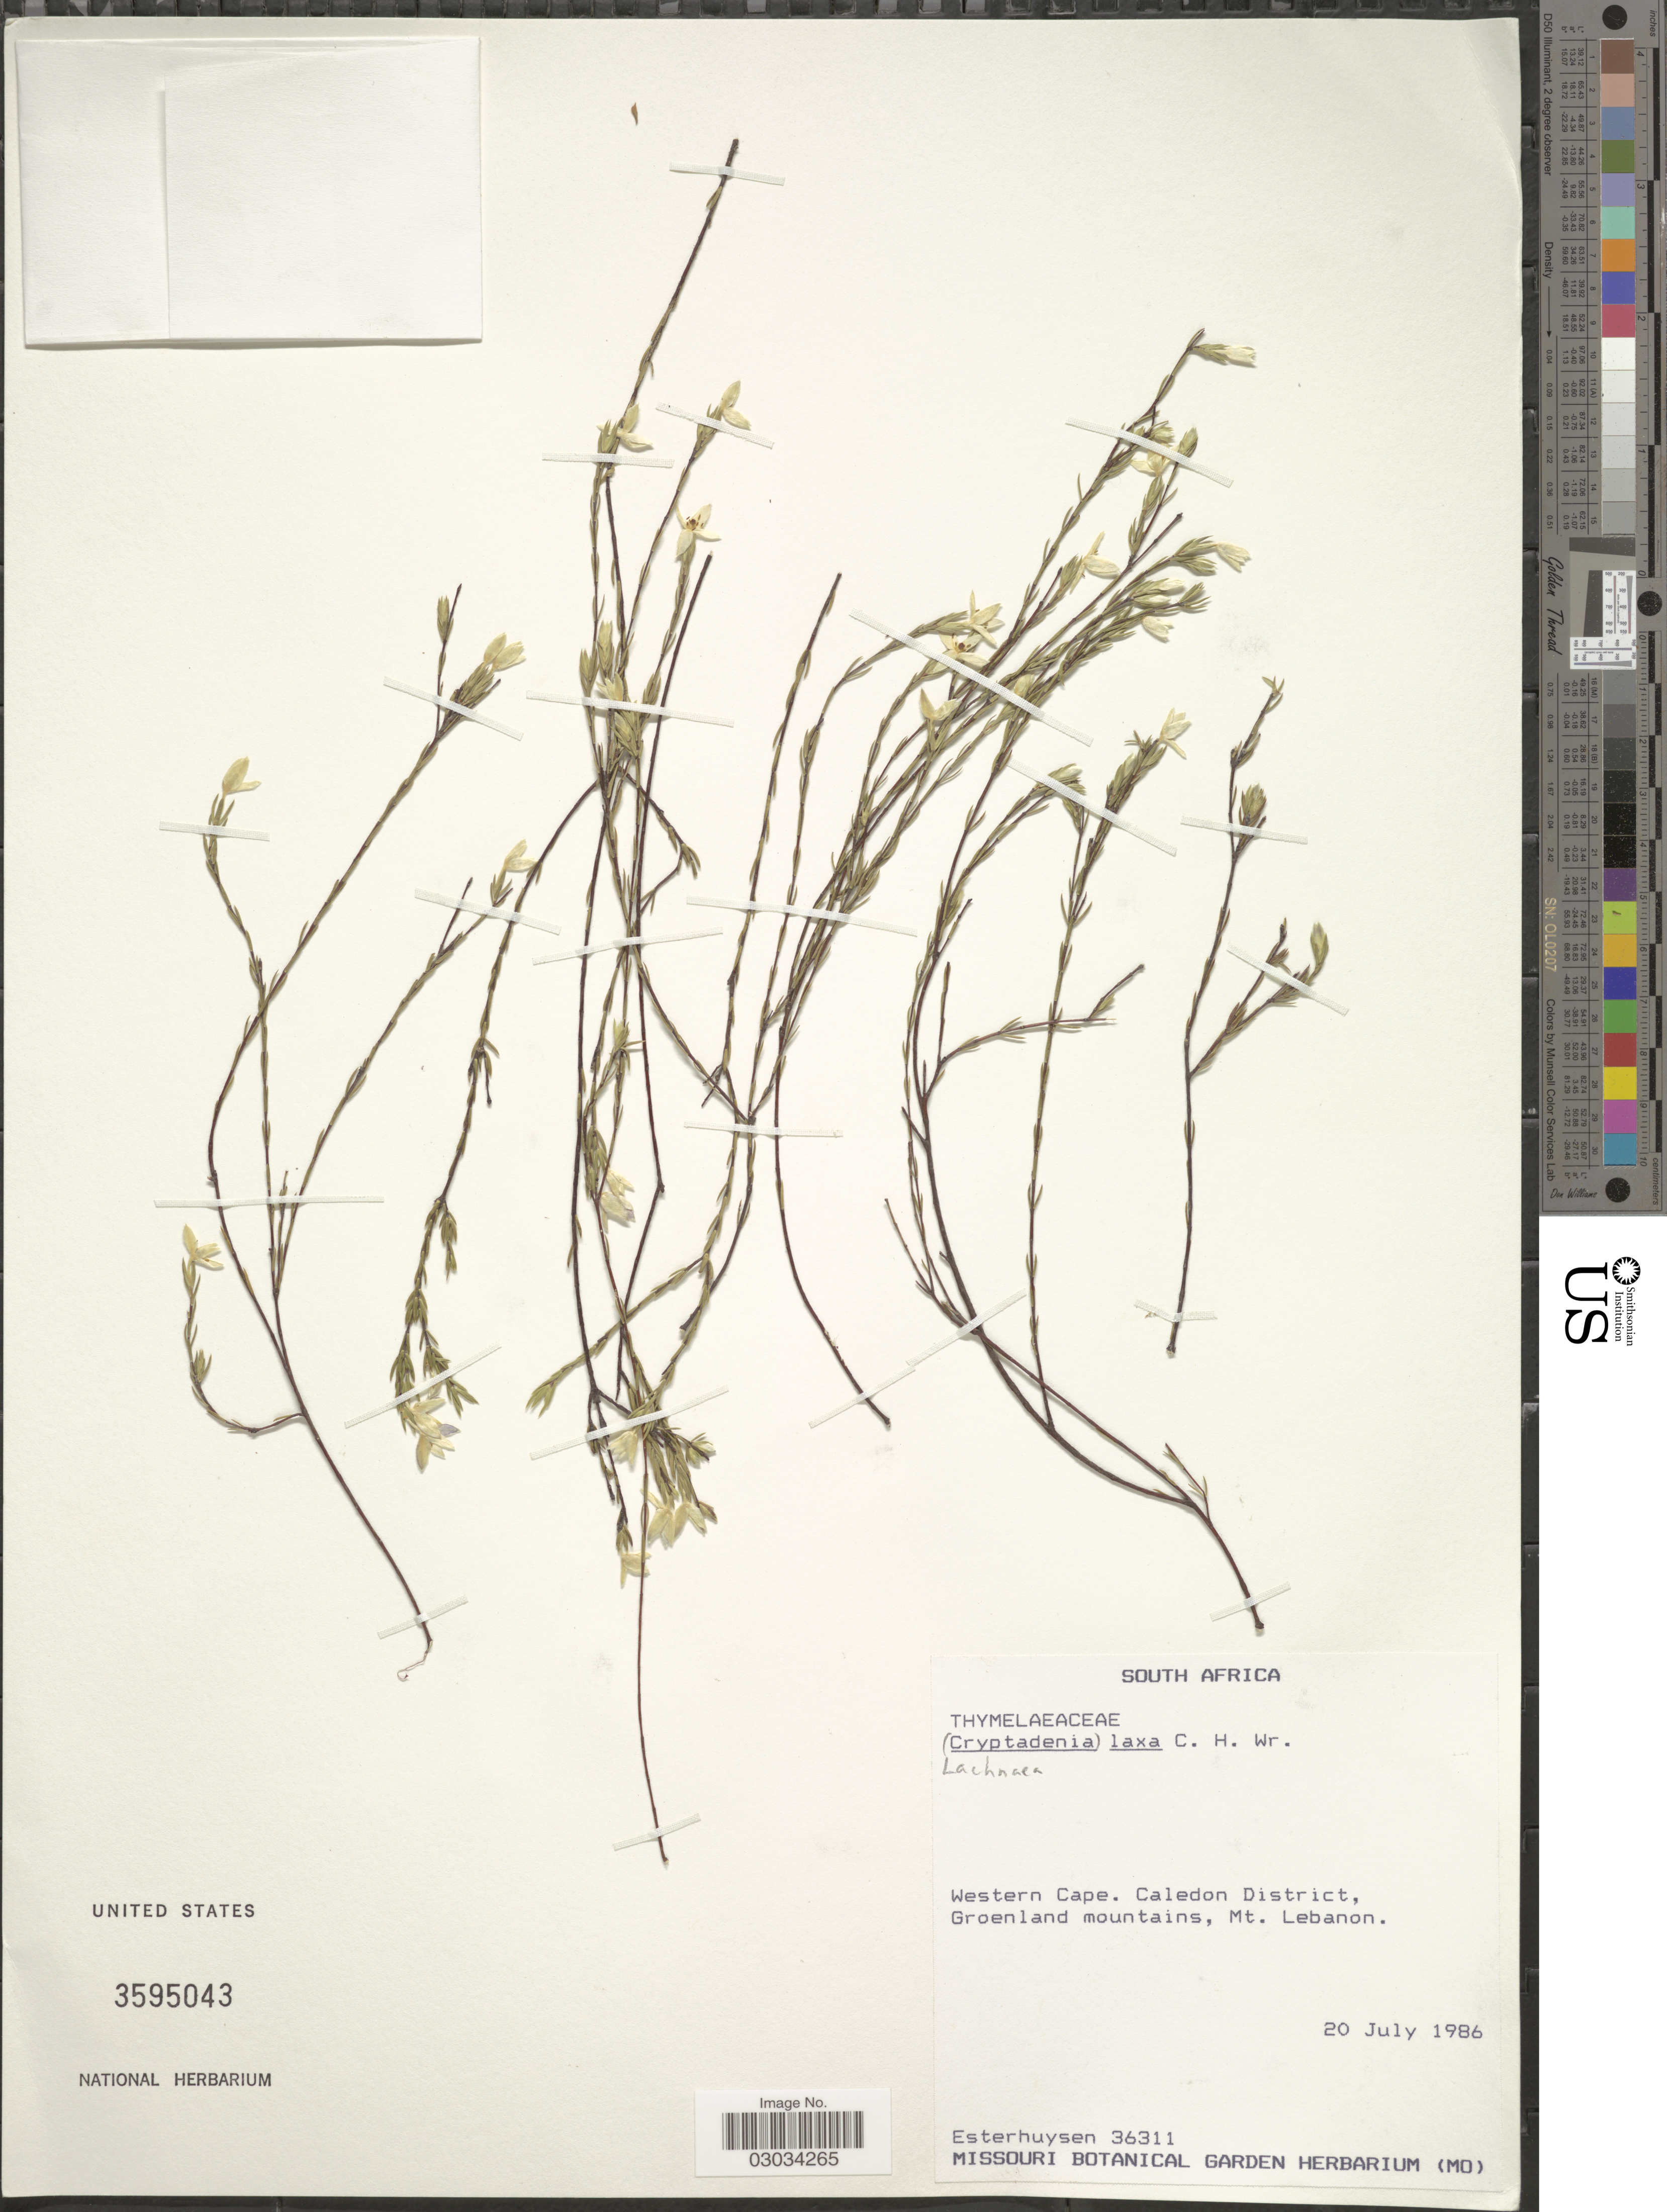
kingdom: Plantae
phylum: Tracheophyta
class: Magnoliopsida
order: Malvales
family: Thymelaeaceae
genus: Lachnaea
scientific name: Lachnaea laxa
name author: (C.H. Wright) Beyers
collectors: E. E. Esterhuysen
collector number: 36311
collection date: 1986-07-20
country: South Africa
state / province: Western Cape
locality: Caledon District, Groenland mountains, Mt. Lebanon.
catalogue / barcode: US 3595043